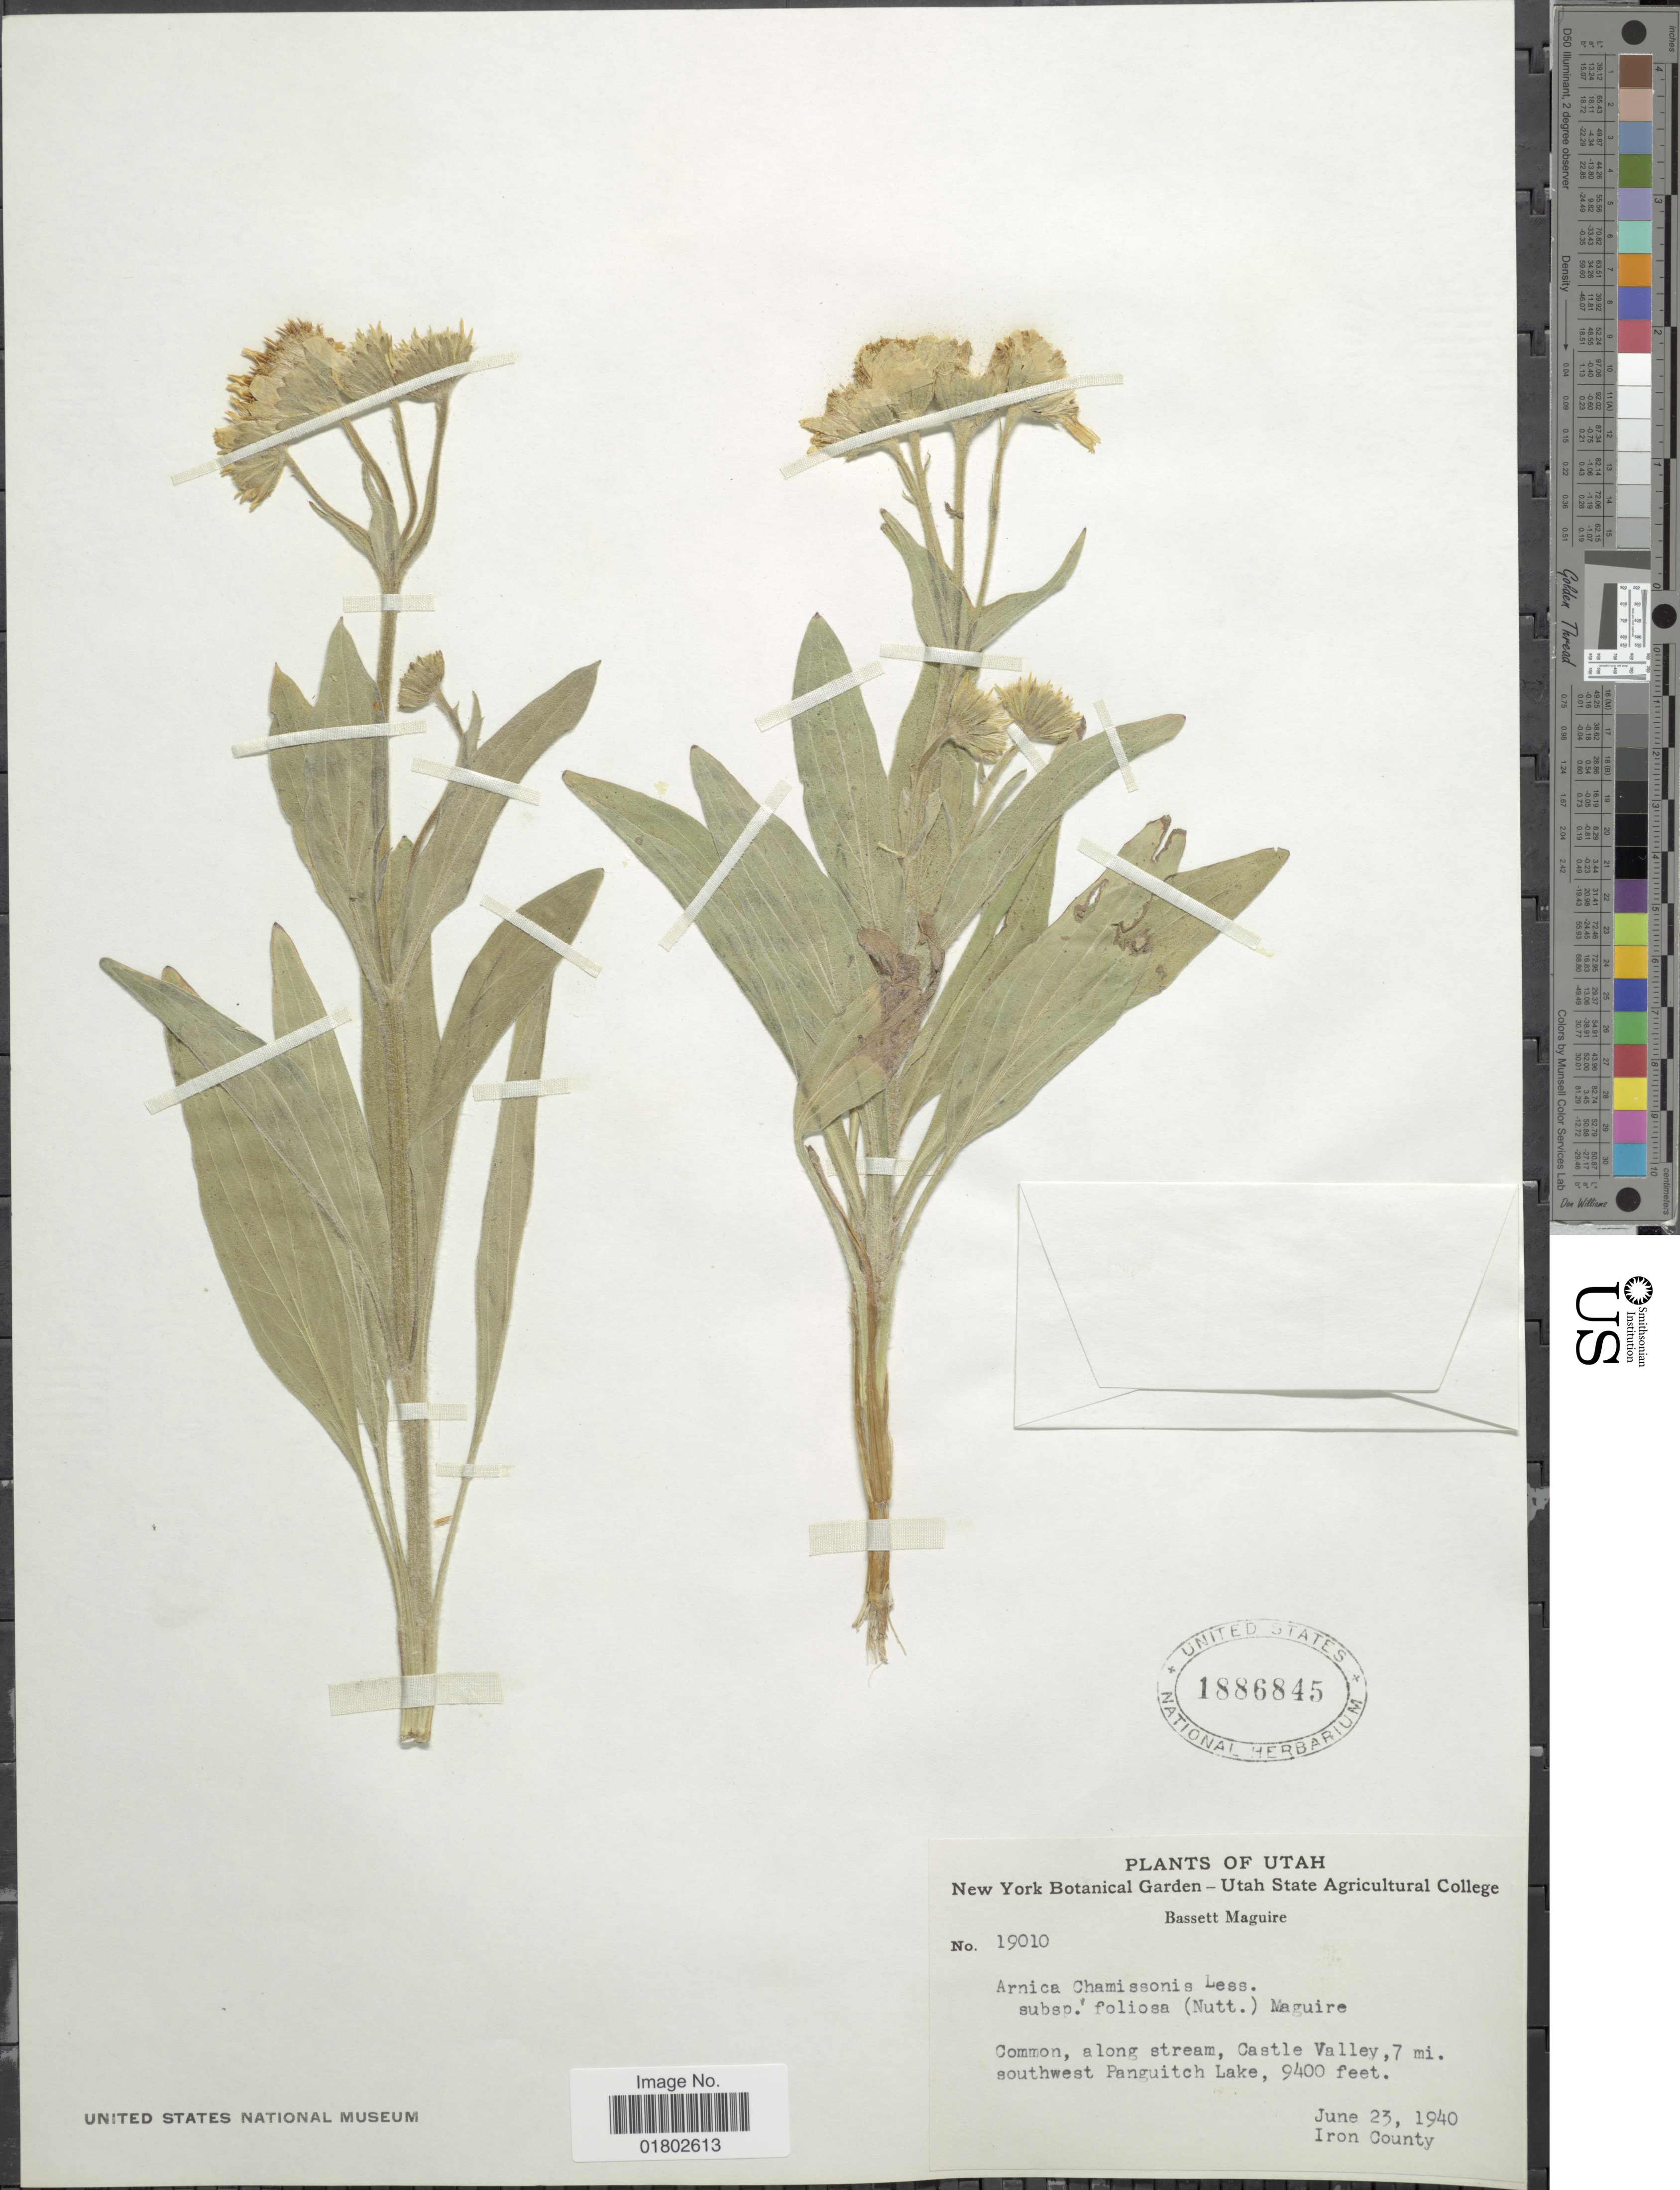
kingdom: Plantae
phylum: Tracheophyta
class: Magnoliopsida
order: Asterales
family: Asteraceae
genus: Arnica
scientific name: Arnica chamissonis subsp. foliosa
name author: (Nutt.) Maguire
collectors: B. Maguire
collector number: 19010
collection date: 1940-06-26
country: United States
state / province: Utah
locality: Along stream, Castle Valley, 7 mi. southwest Panguitch Lake, Iron County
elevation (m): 2865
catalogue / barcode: US 1886845